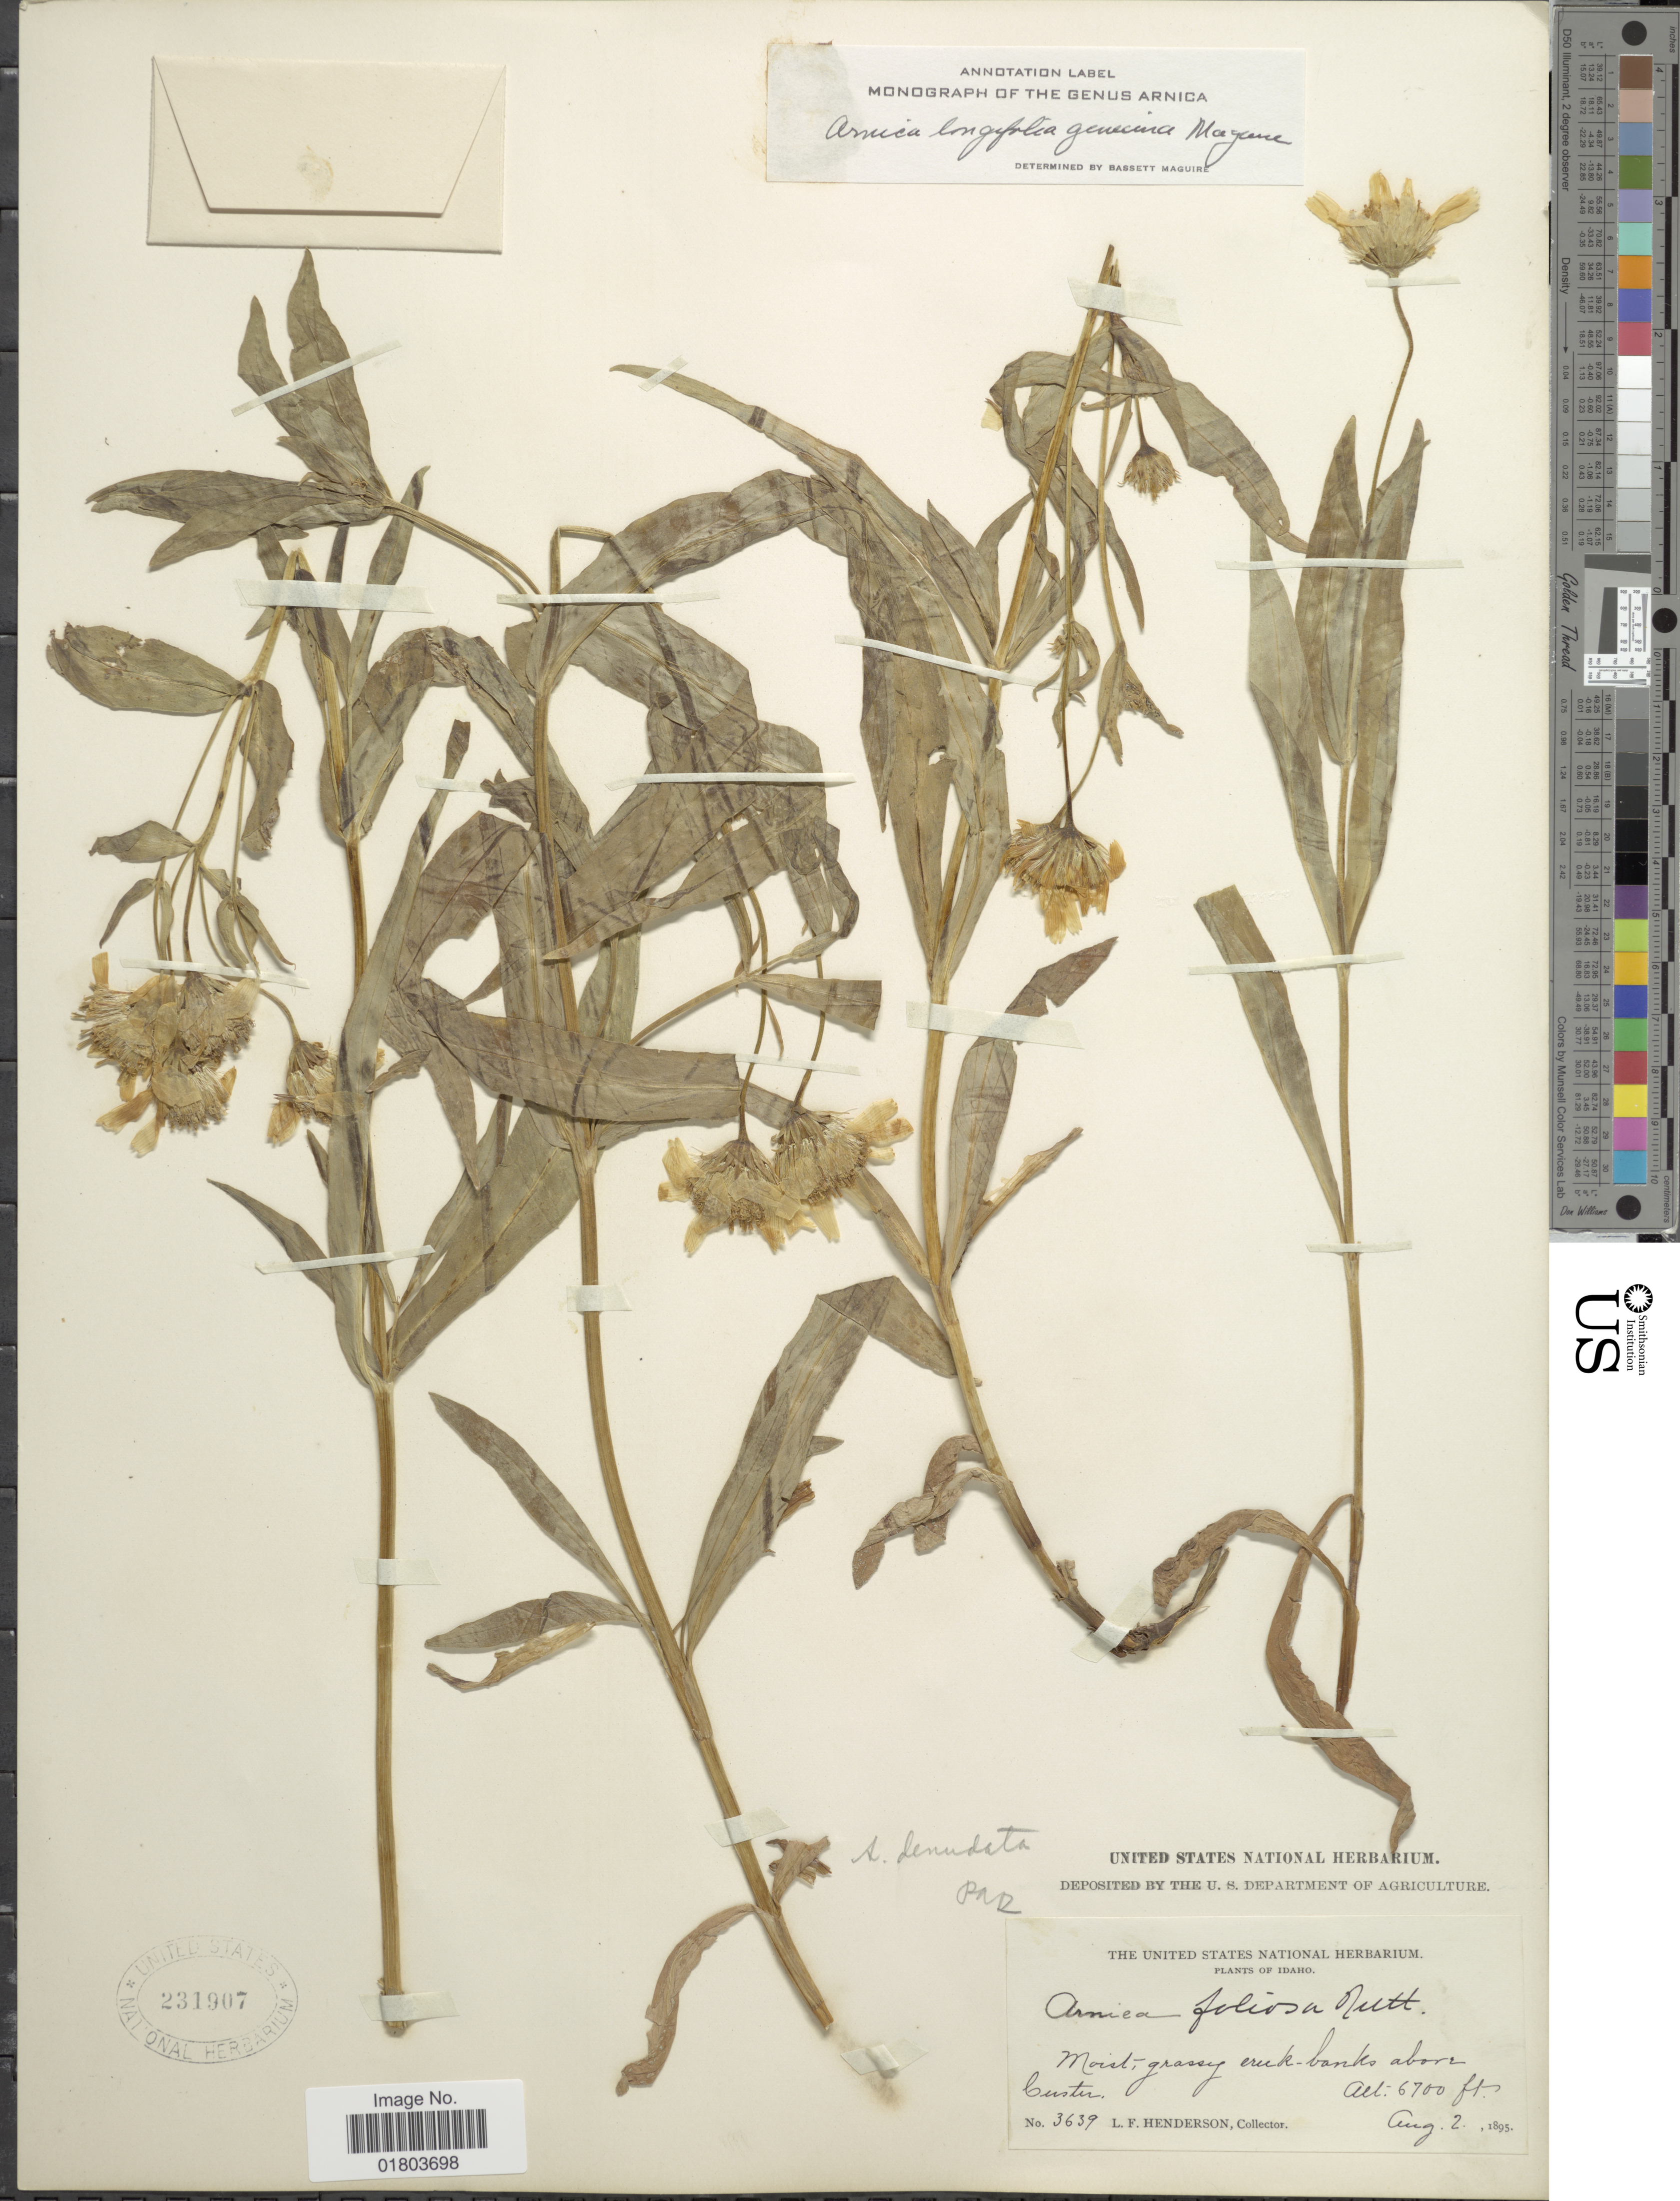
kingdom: Plantae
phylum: Tracheophyta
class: Magnoliopsida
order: Asterales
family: Asteraceae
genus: Arnica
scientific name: Arnica longifolia subsp. genuina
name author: Maguire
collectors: L. Henderson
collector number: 3639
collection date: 1895-08-02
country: United States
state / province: Idaho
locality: Moist, grassy creek-banks above Custer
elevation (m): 2042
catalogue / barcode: US 231907